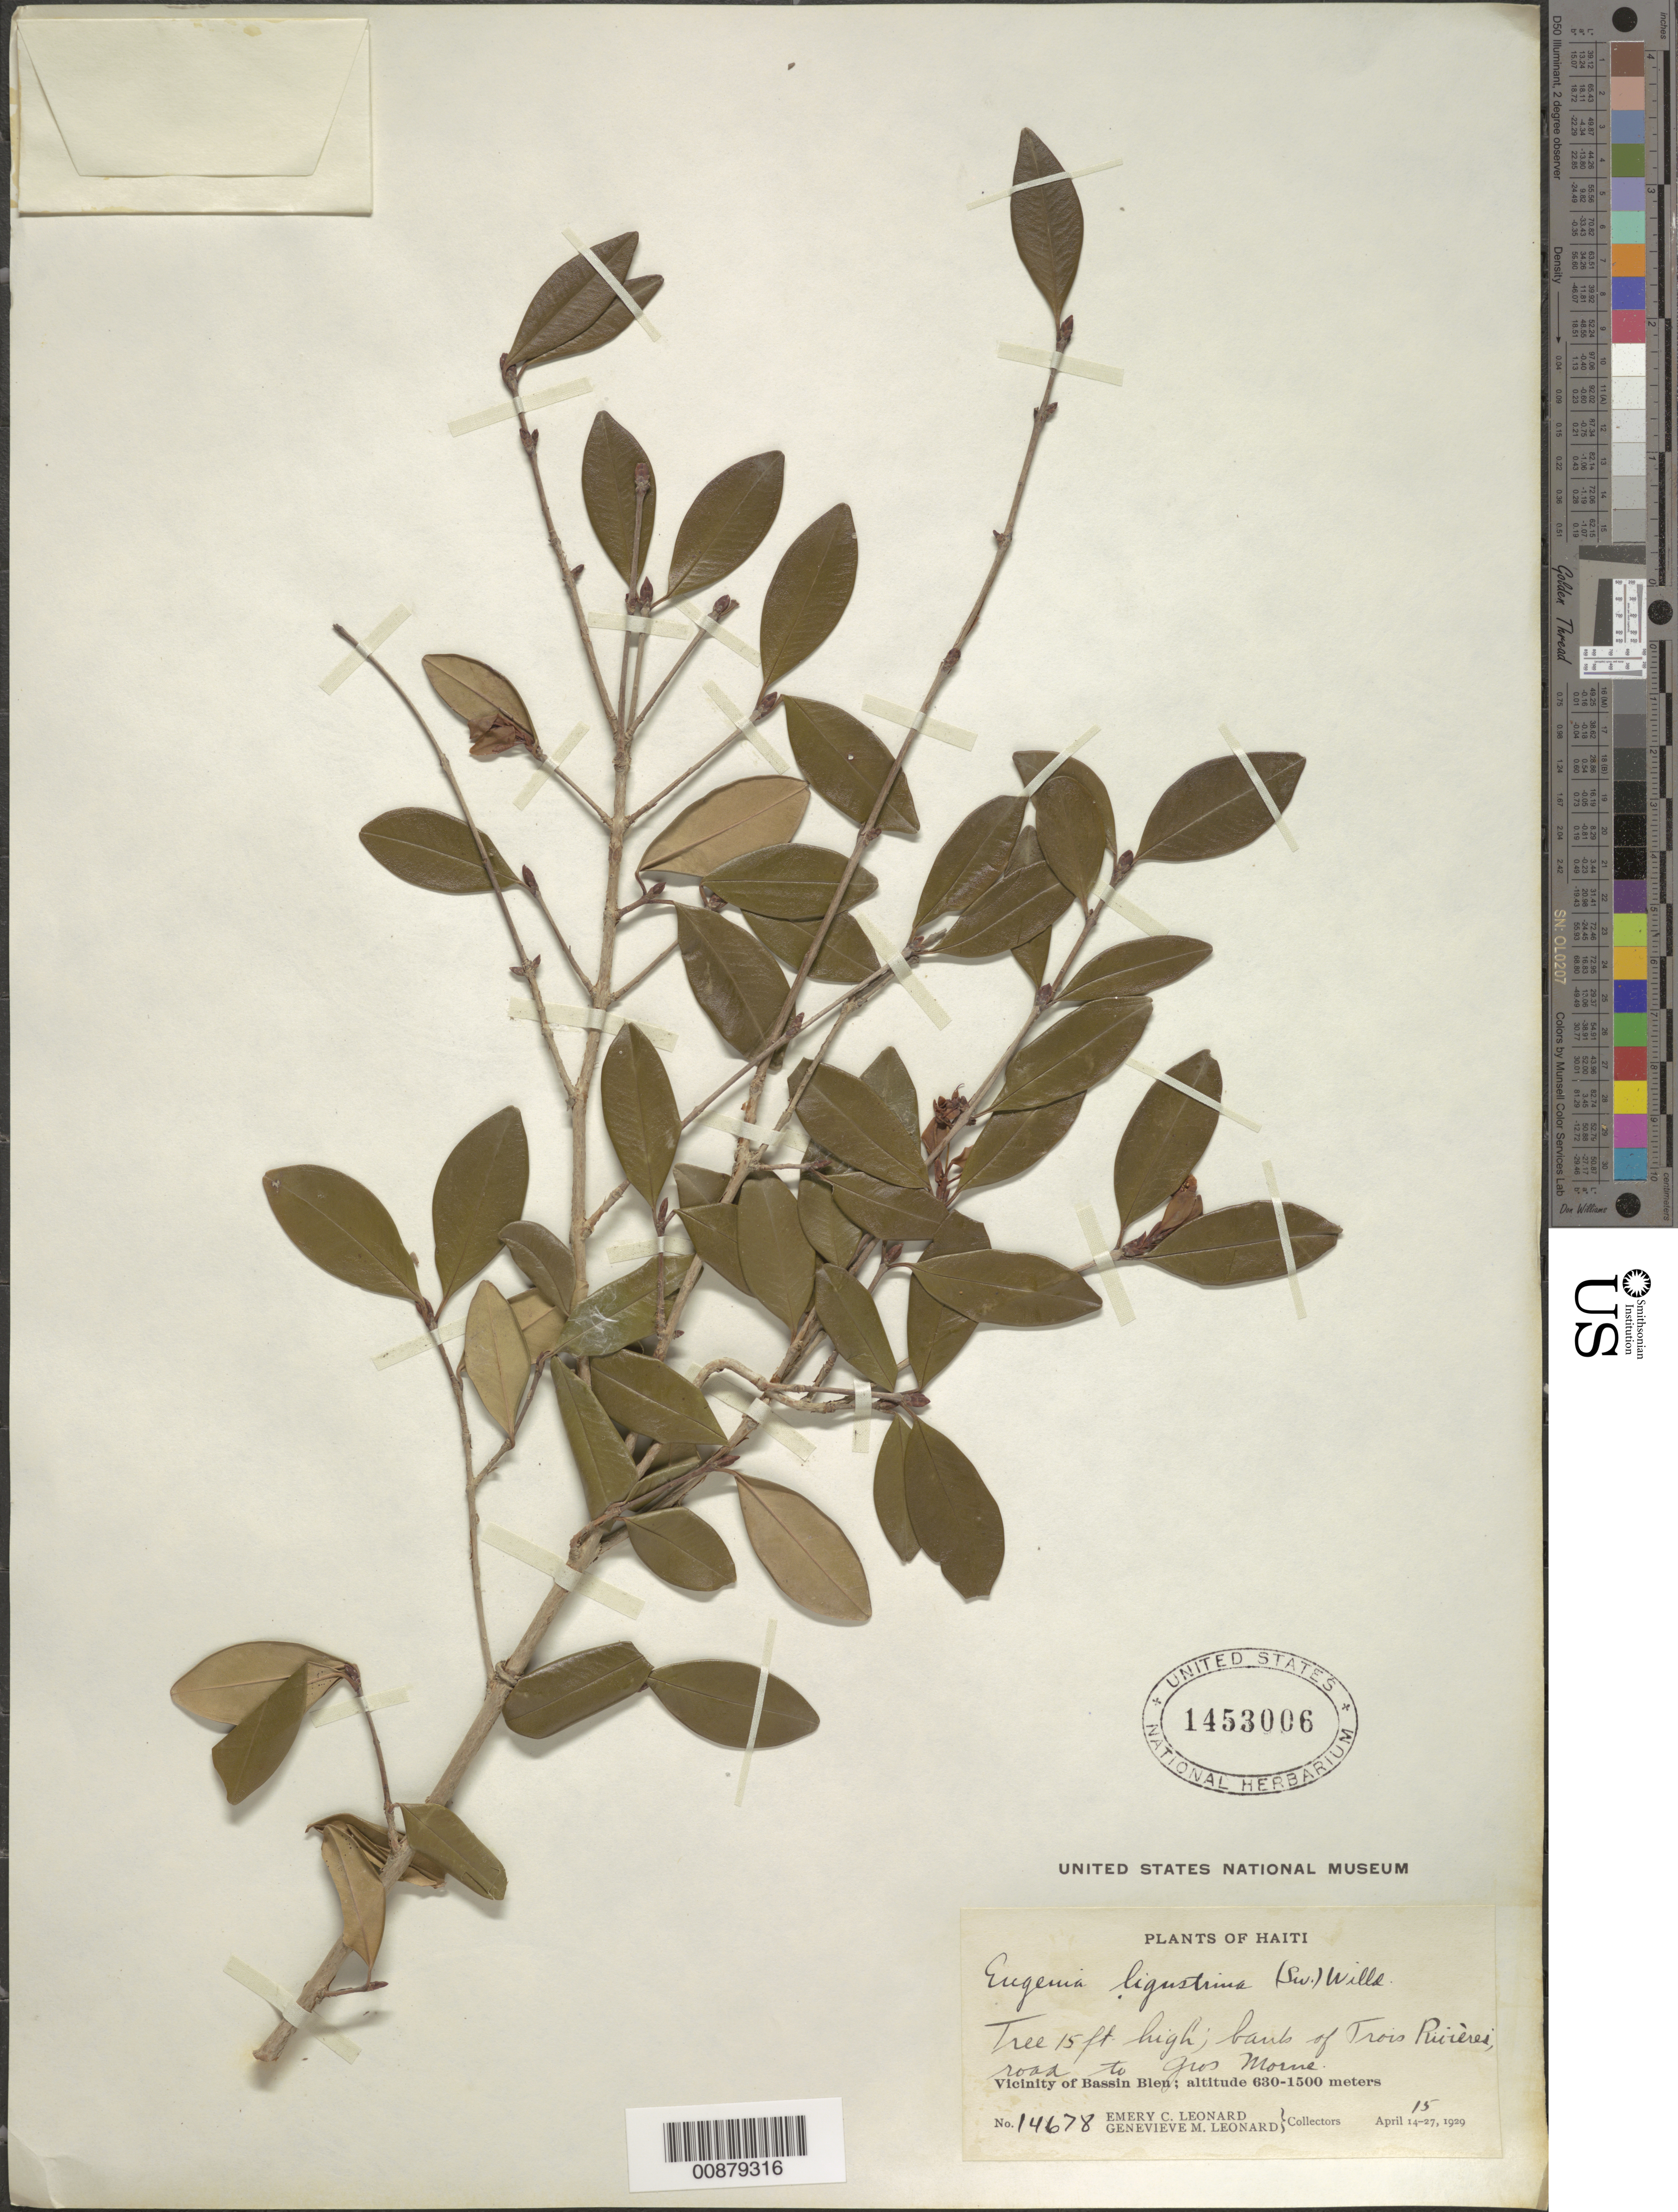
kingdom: Plantae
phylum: Tracheophyta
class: Magnoliopsida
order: Myrtales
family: Myrtaceae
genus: Eugenia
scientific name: Eugenia ligustrina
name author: (Sw.) Willd.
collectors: E. C. Leonard & G. M. Leonard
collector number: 14678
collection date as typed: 15 Apr 1929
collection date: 1929-04-15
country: Haiti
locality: Trois Rivieres, road to Gros Morne; vicinity of Bassin Bleu.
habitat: Banks of river.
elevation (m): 630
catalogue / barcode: US 1453006